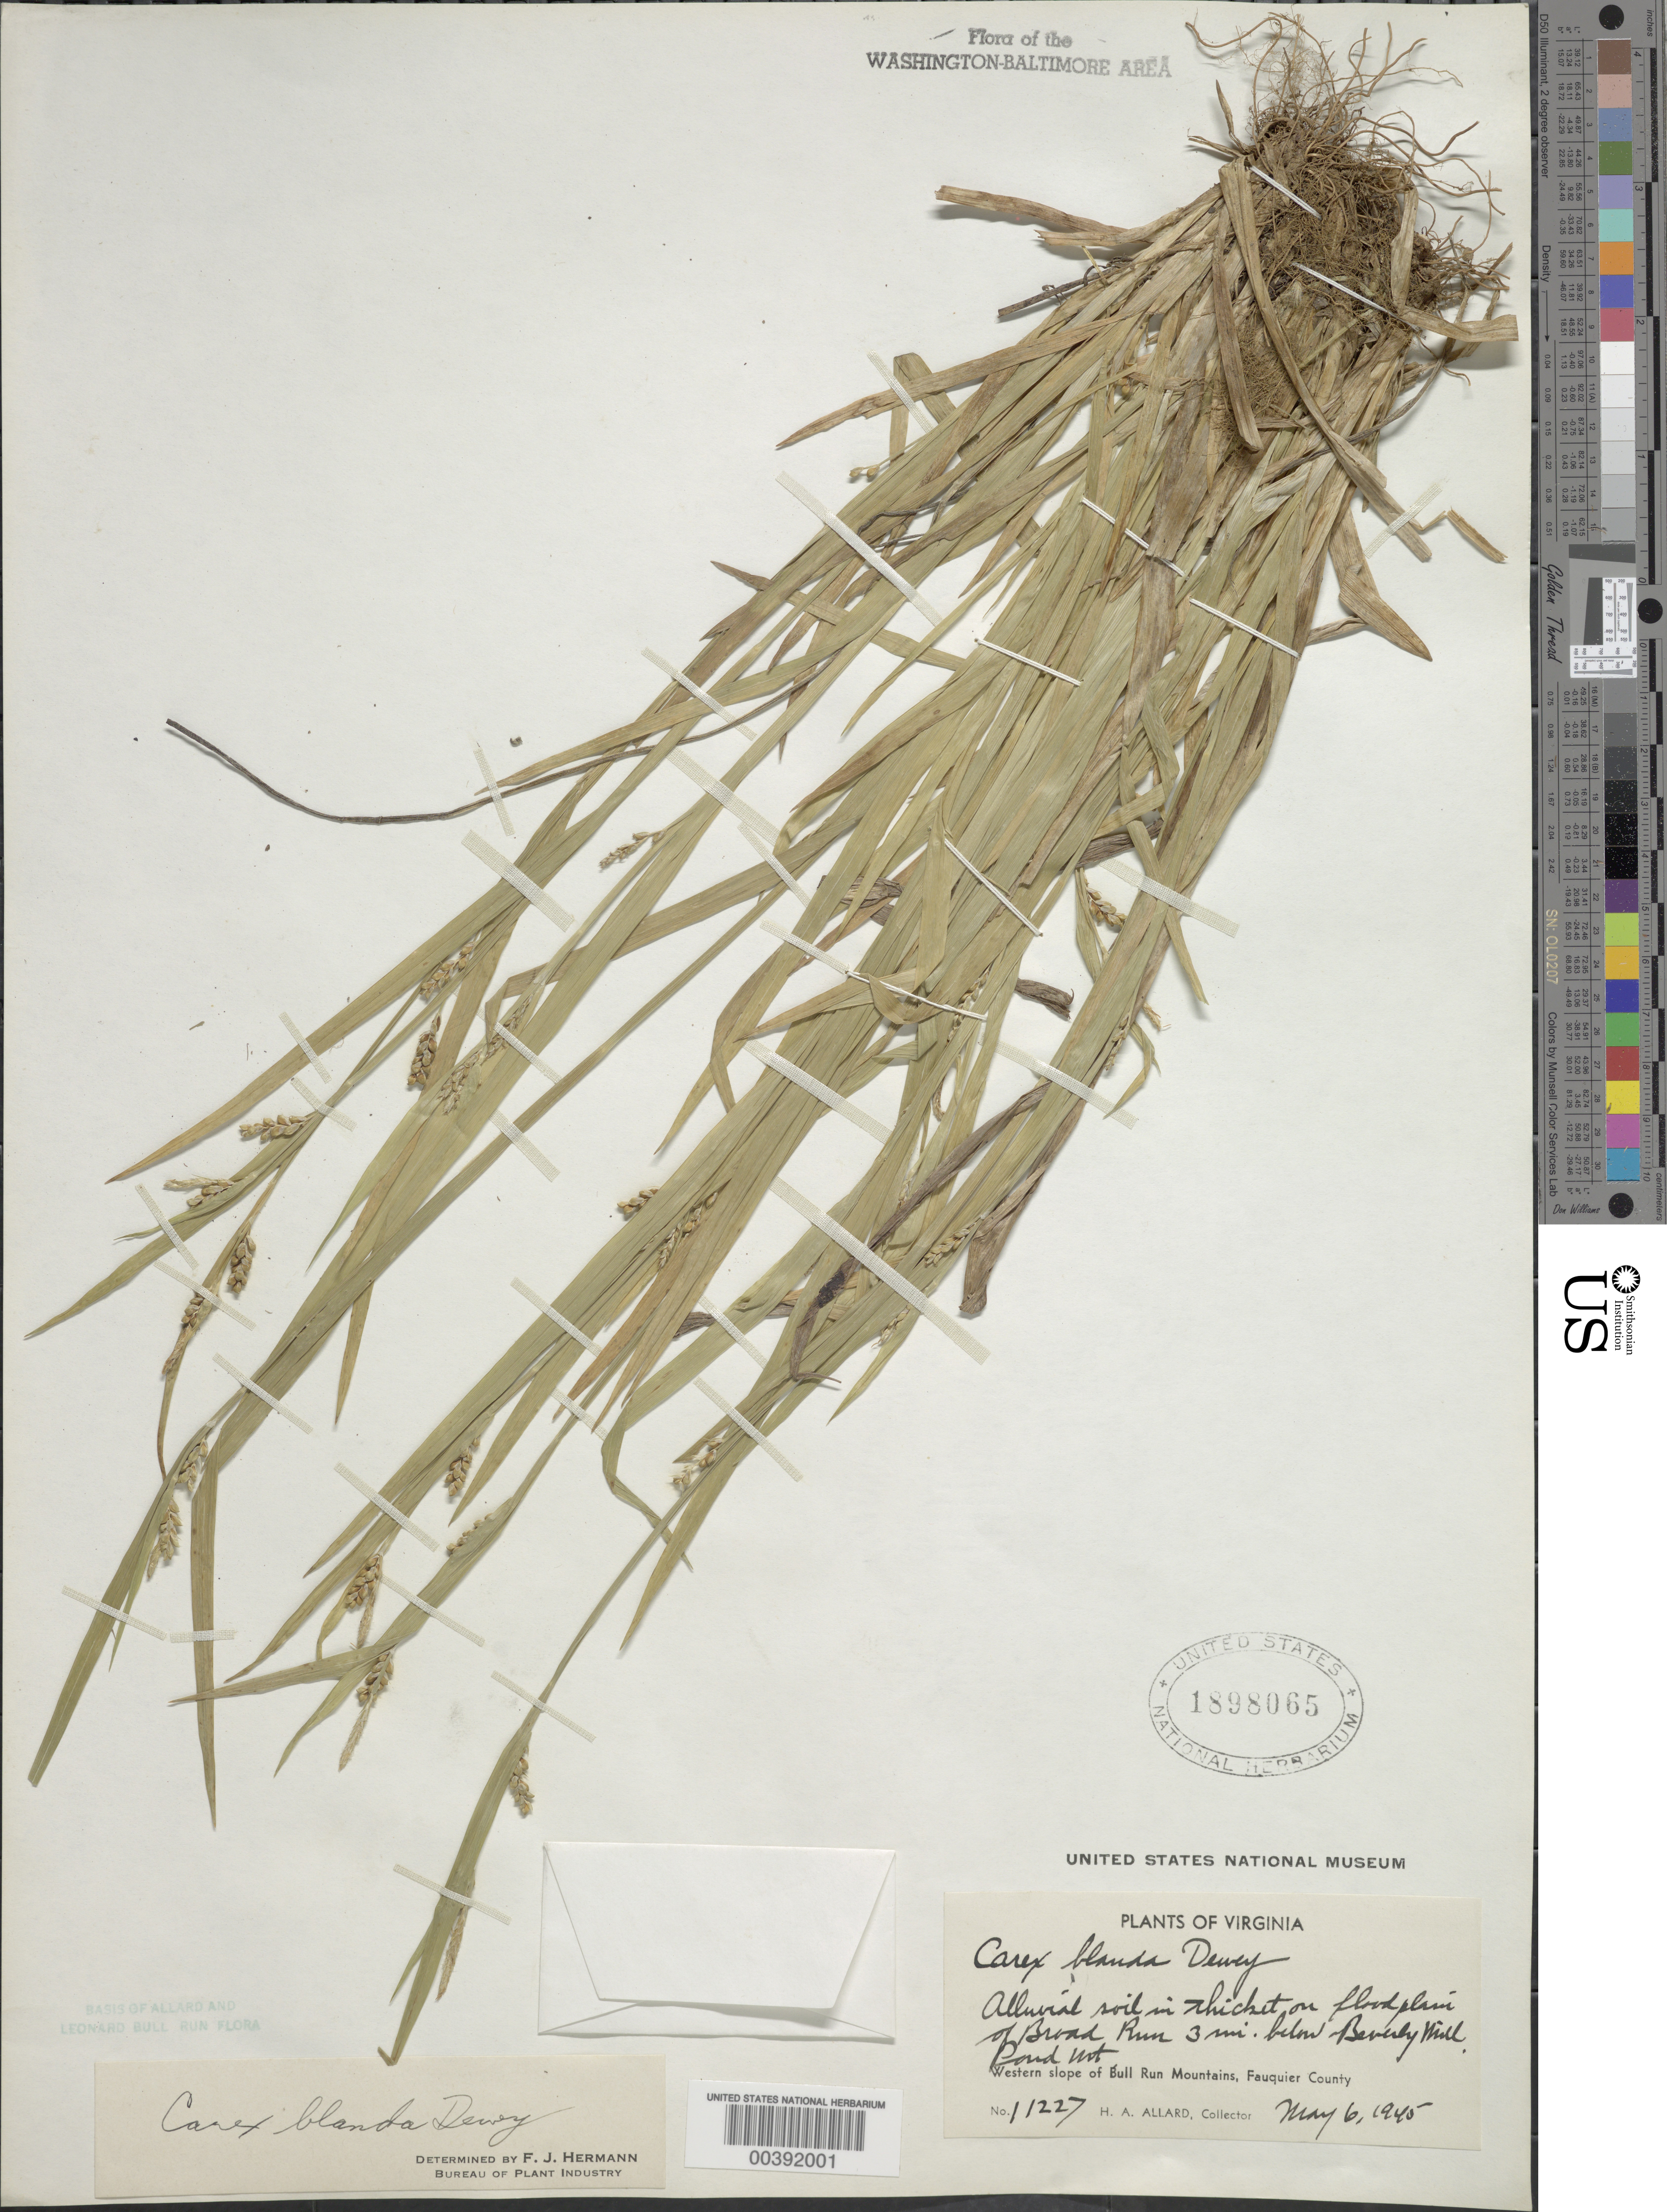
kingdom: Plantae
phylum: Tracheophyta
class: Liliopsida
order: Poales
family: Cyperaceae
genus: Carex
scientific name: Carex blanda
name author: Dewey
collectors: H. A. Allard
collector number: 11227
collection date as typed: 06 May 1945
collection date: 1945-05-06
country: United States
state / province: Virginia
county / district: Fauquier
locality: Below Beverley Mill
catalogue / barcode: US 1898065